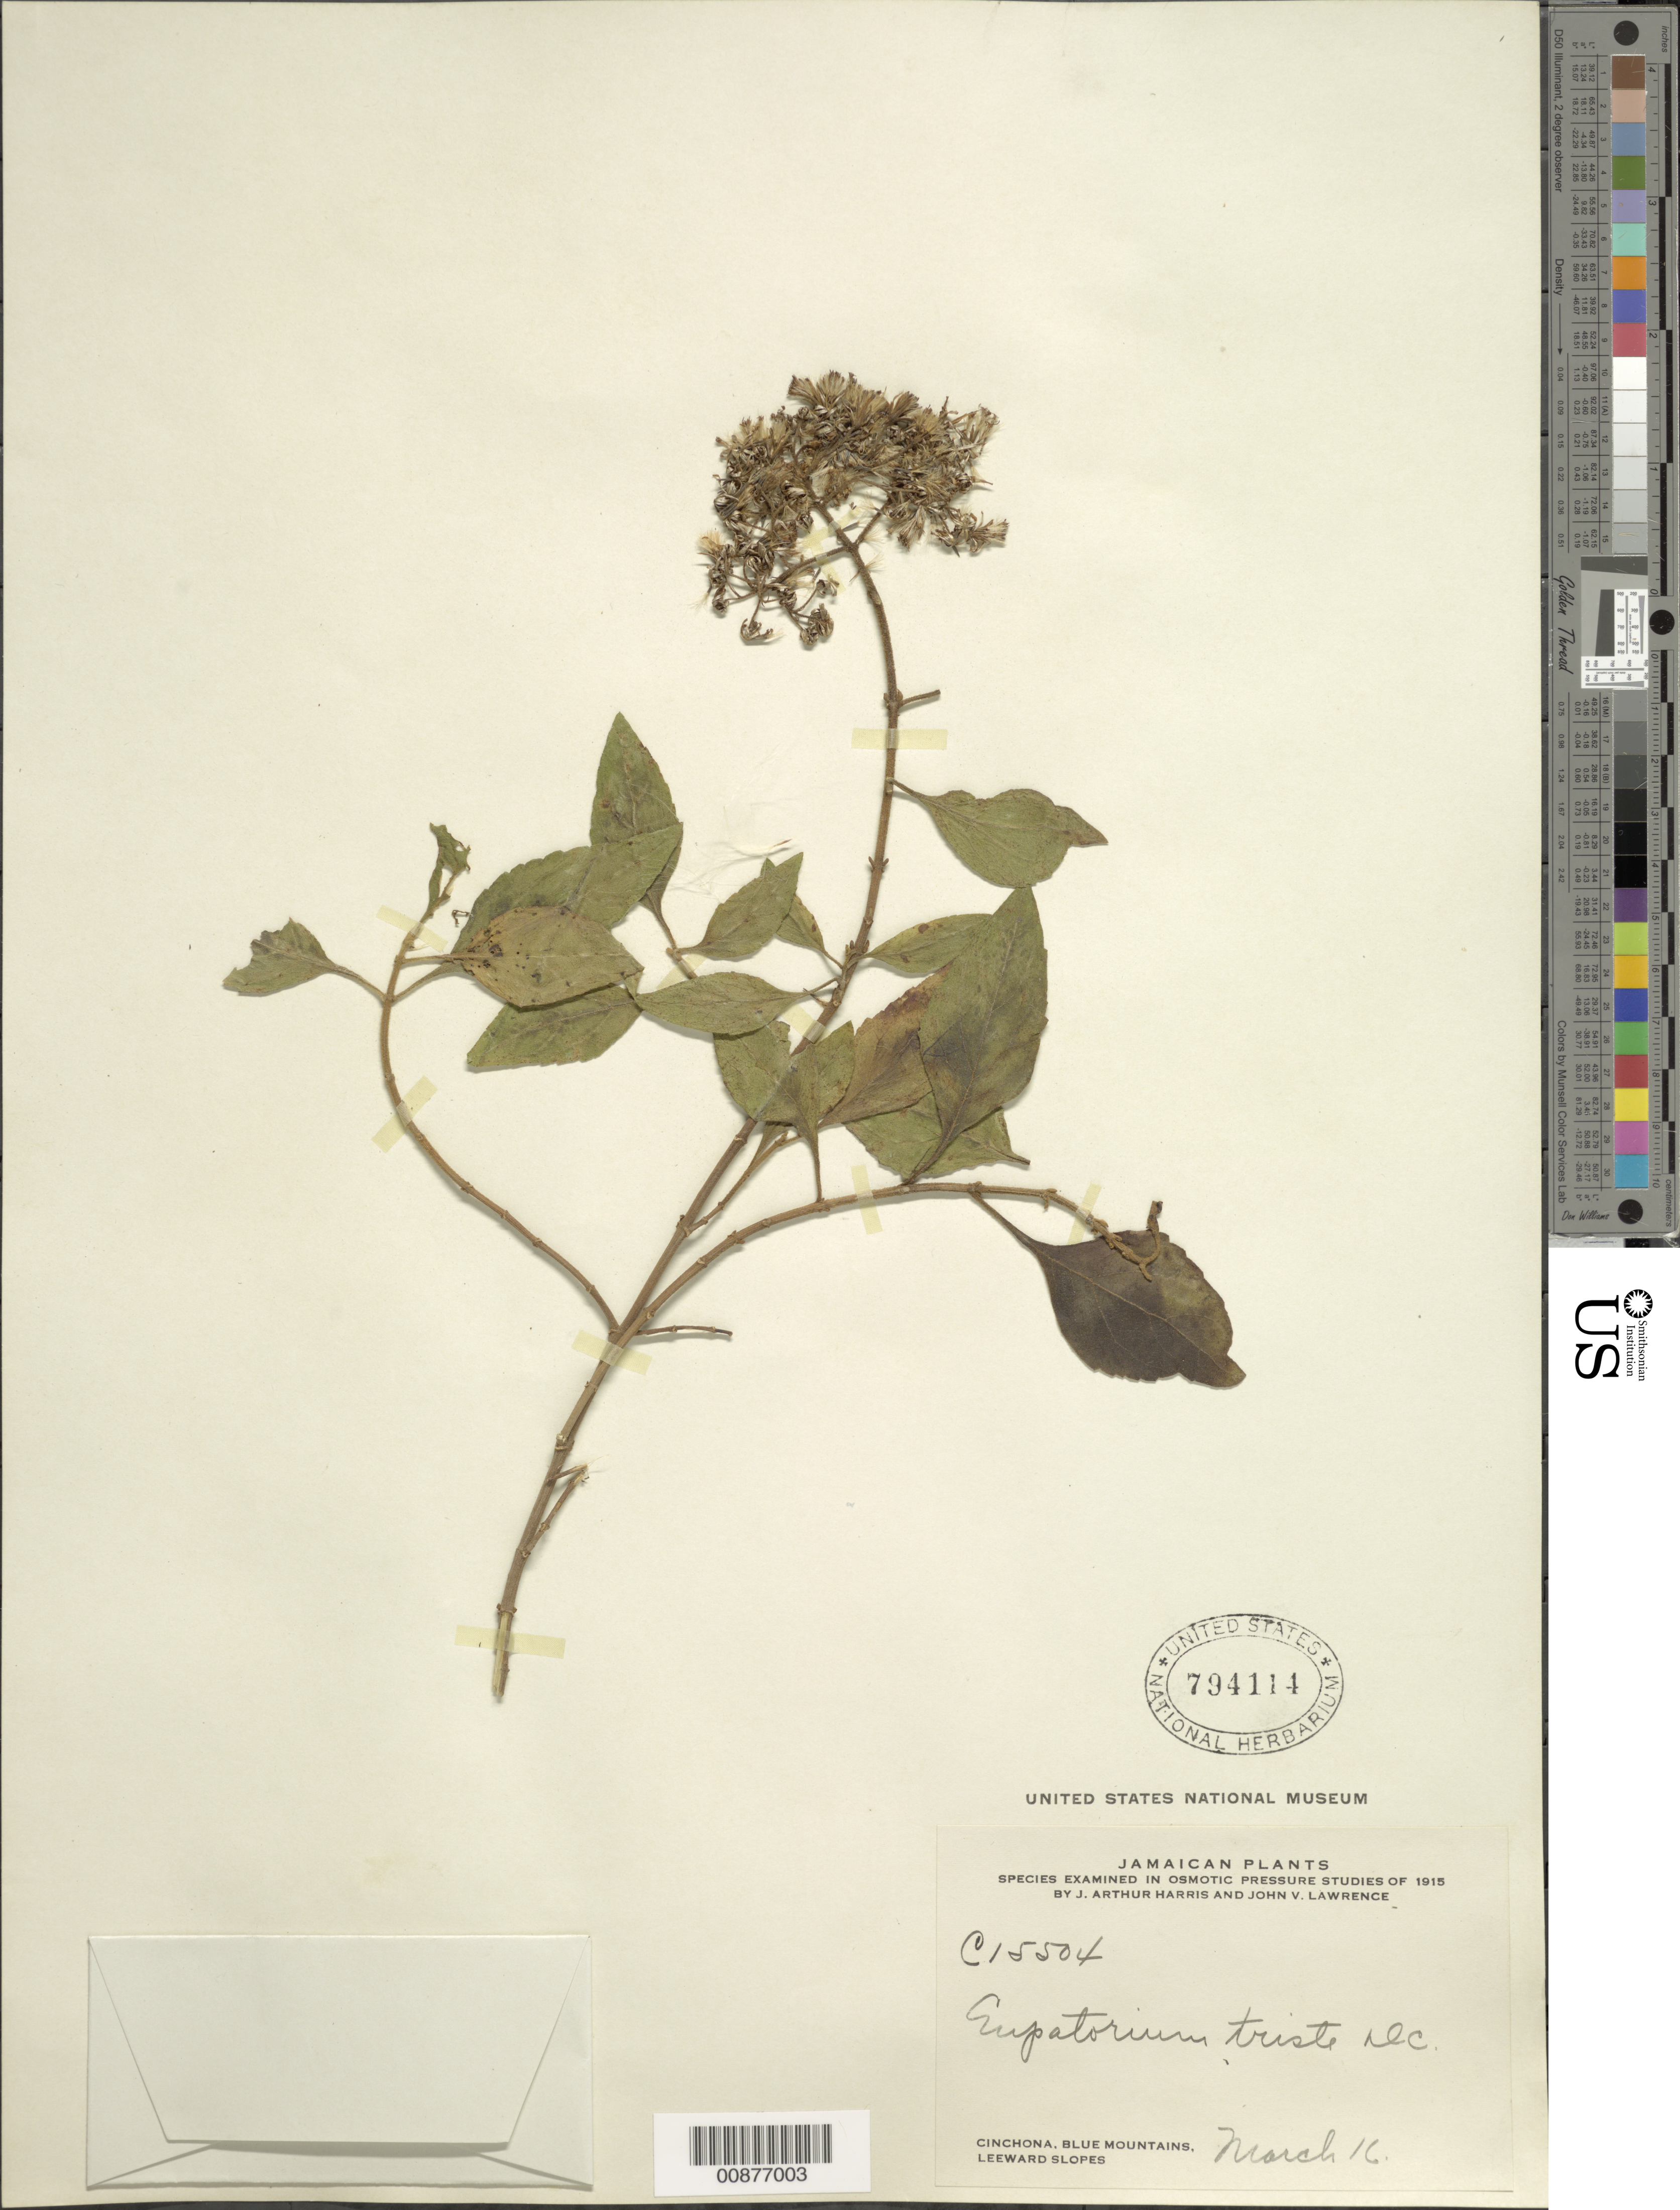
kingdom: Plantae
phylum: Tracheophyta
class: Magnoliopsida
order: Asterales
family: Asteraceae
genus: Ageratina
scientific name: Ageratina tristis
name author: (DC.) R.M. King & H. Rob.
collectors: J. A. Harris & J. Lawrence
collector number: C 15504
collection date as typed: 16 Mar 1915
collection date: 1915-03-16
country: Jamaica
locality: Cinchona, Blue Mountains, leeward slopes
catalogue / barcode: US 794114